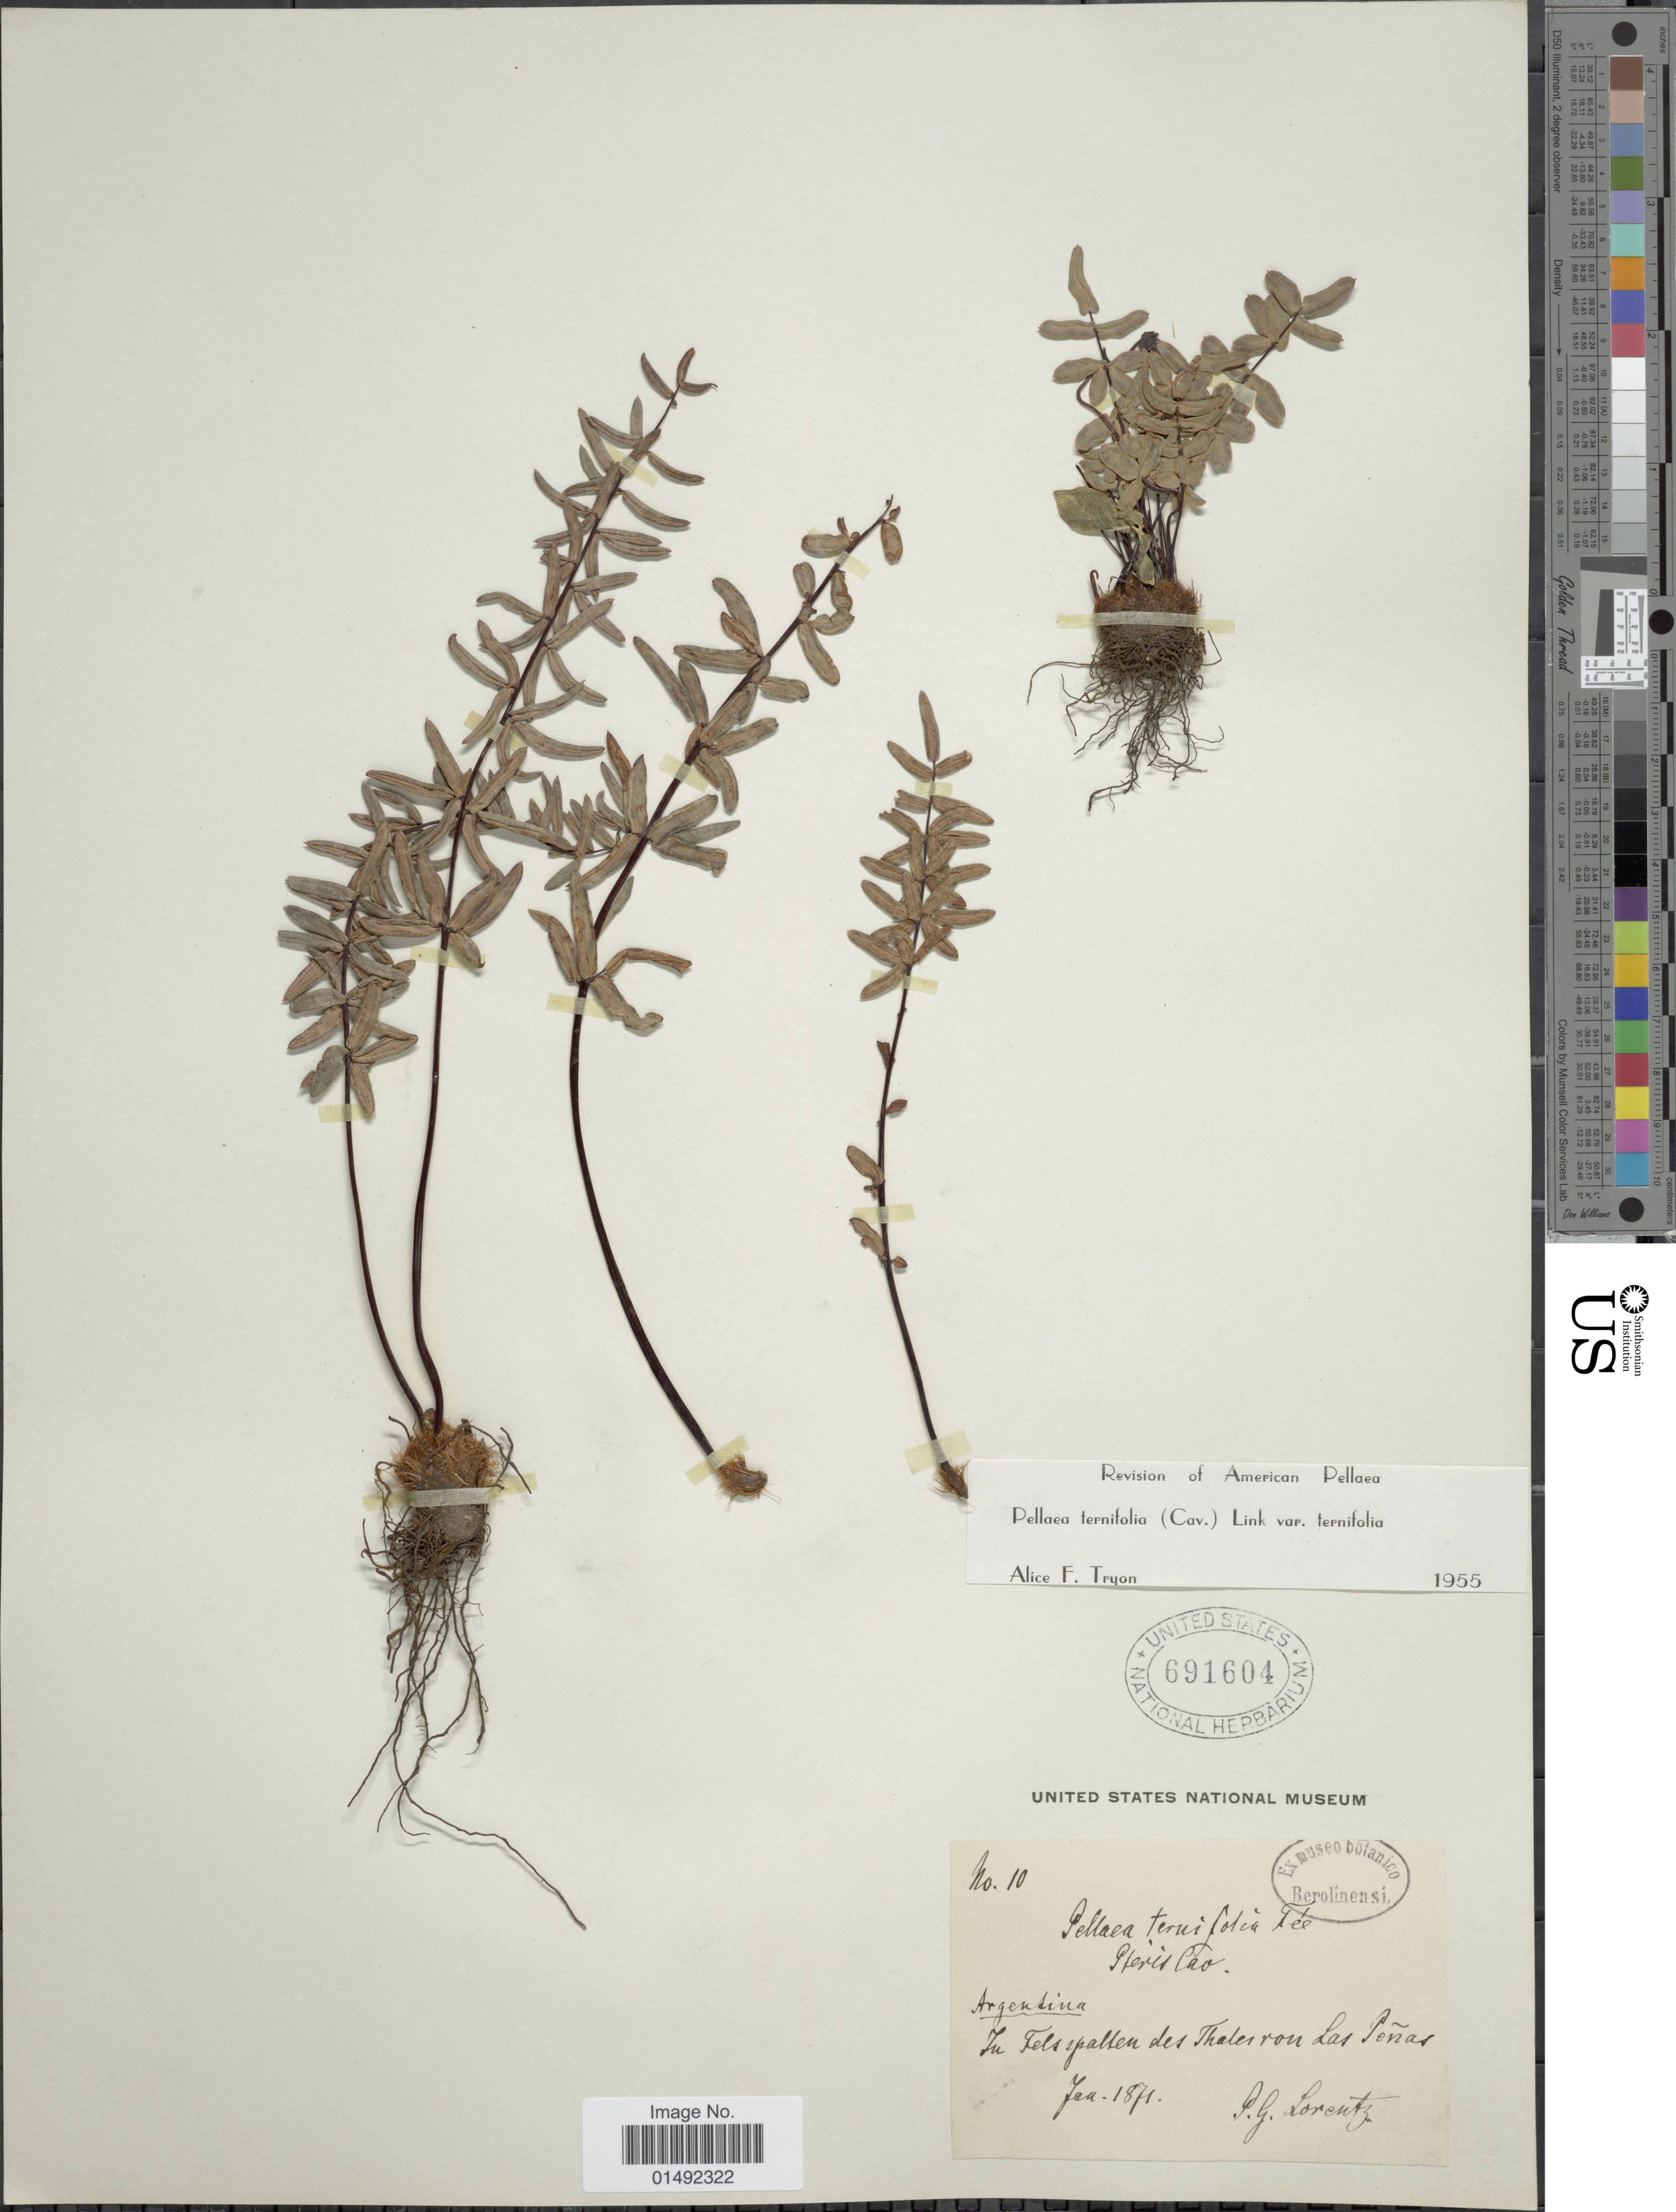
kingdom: Plantae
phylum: Tracheophyta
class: Polypodiopsida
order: Polypodiales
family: Pteridaceae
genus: Pellaea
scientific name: Pellaea ternifolia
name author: (Cav.) Link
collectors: P. G. Lorentz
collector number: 10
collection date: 1871-01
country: Argentina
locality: In Felspalten des Thalesrou Las Peñas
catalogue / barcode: US 691604